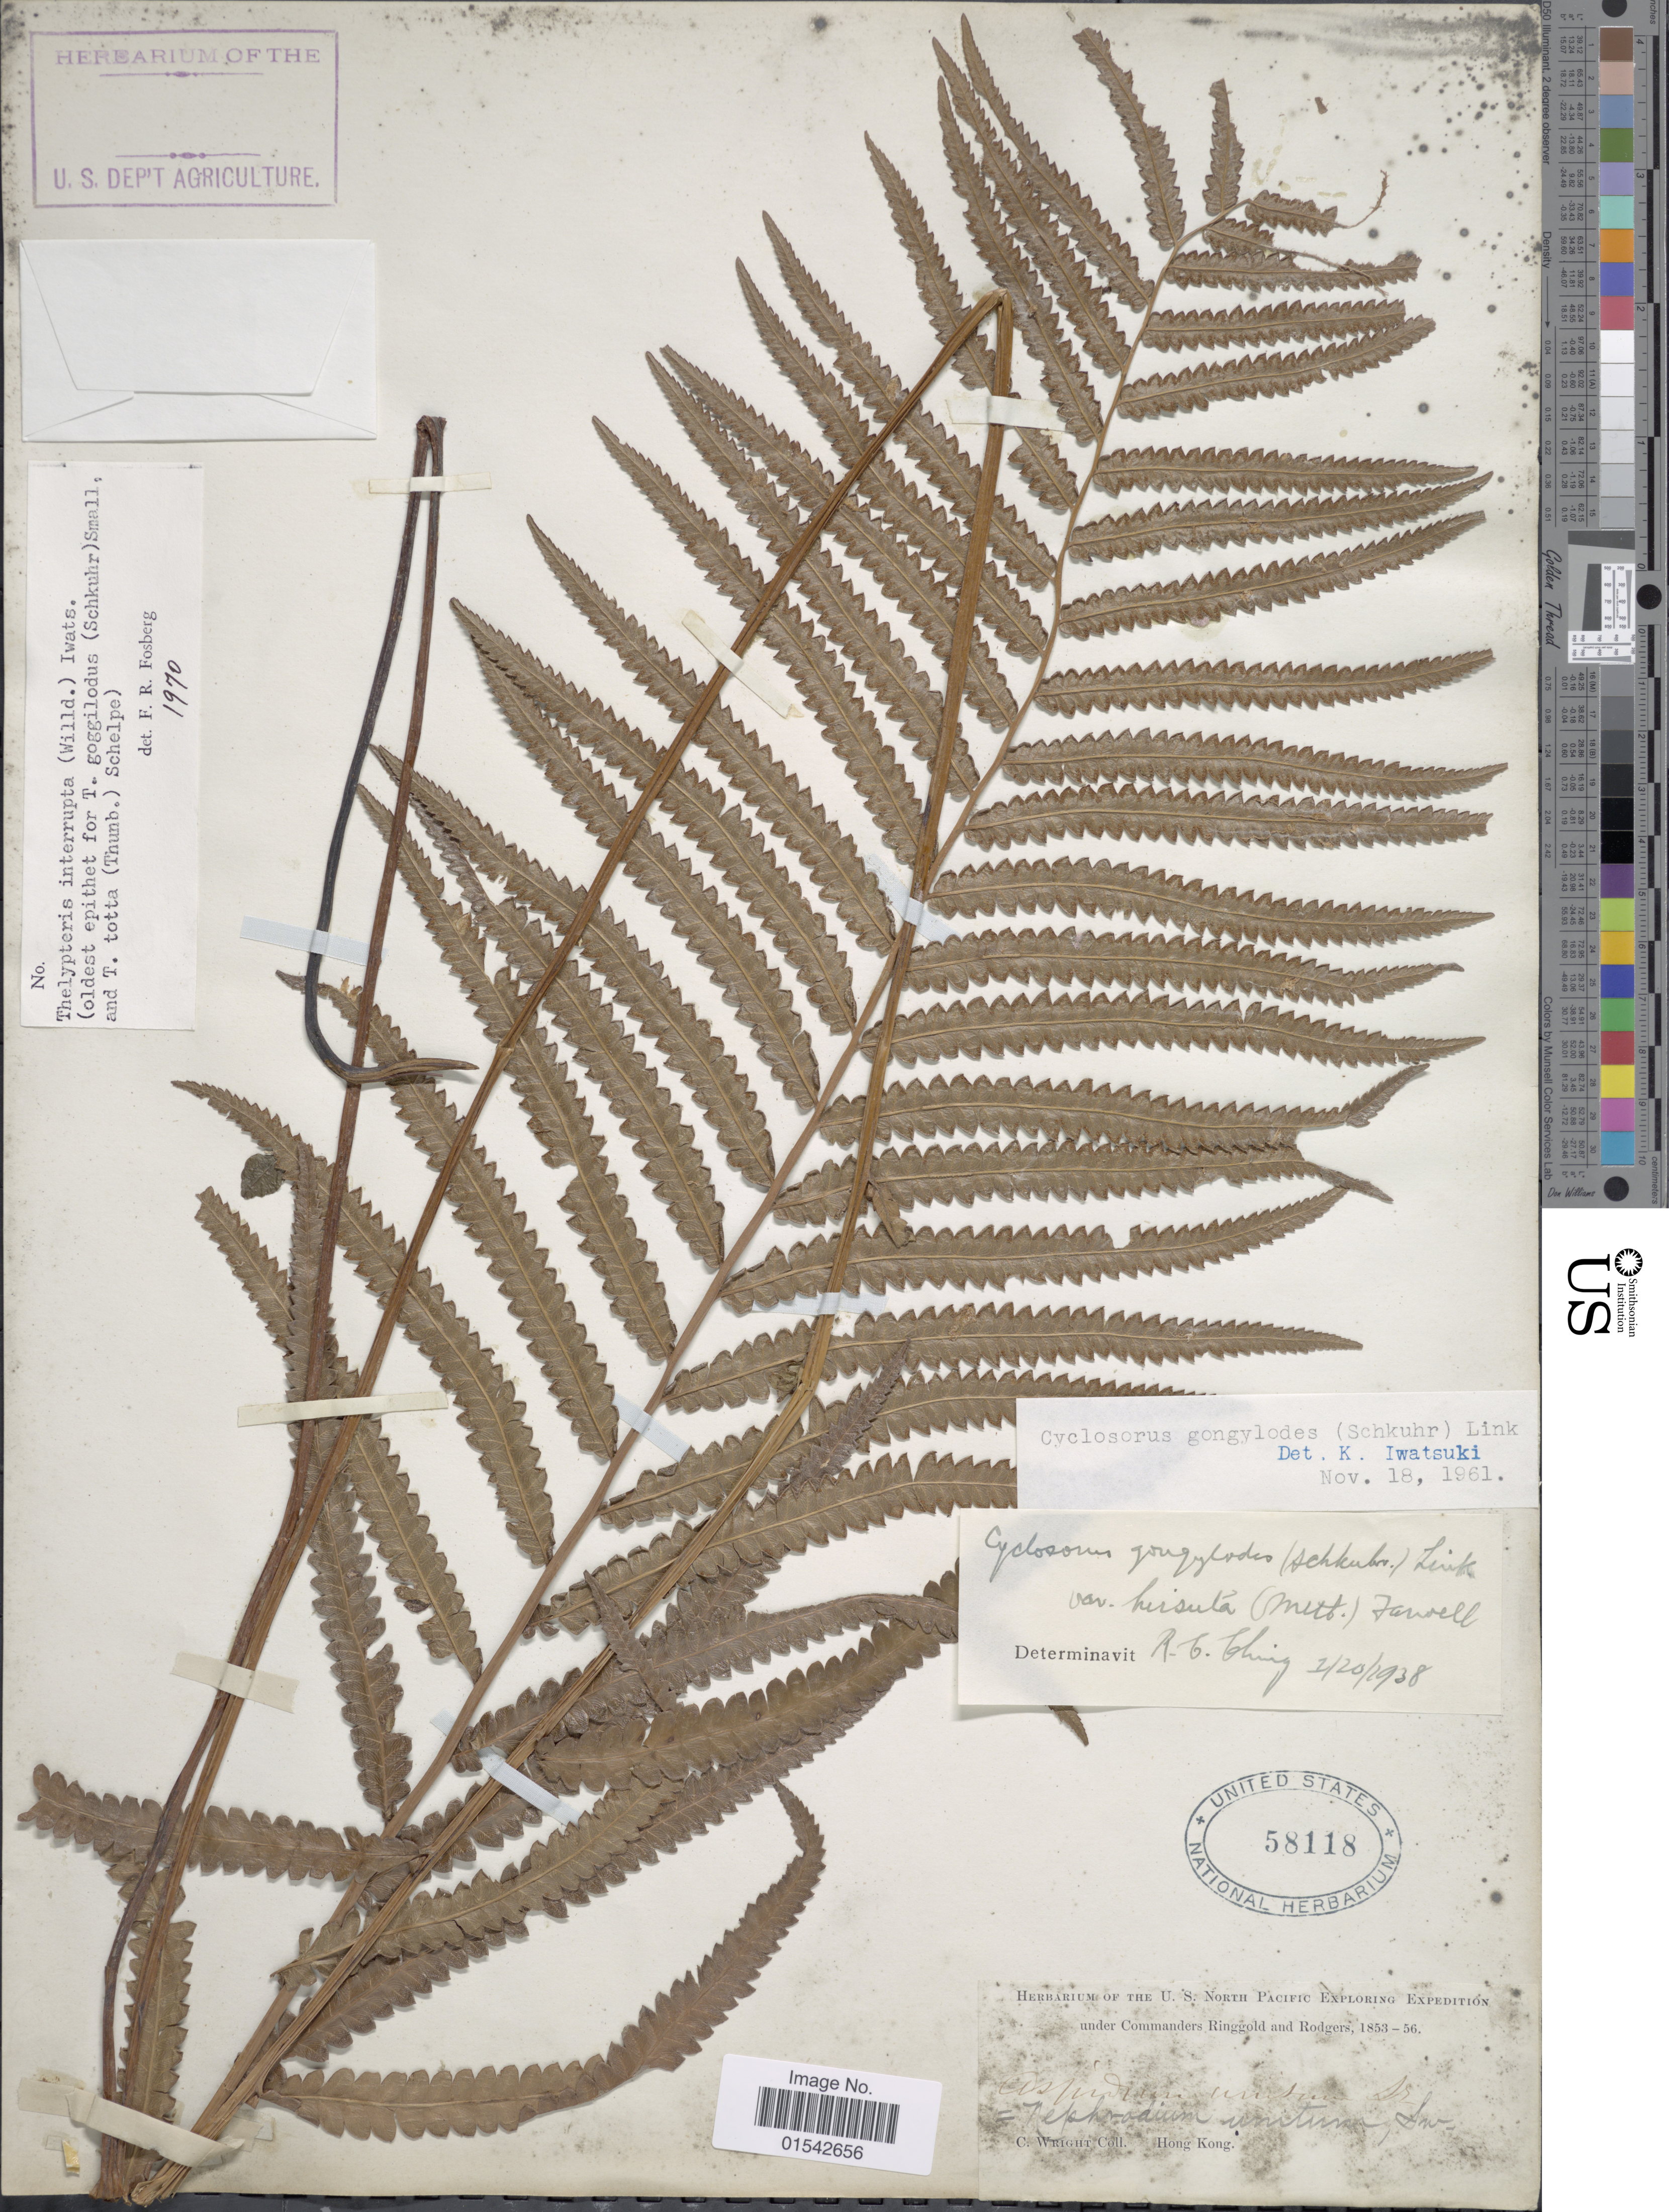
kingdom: Plantae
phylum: Tracheophyta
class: Polypodiopsida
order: Polypodiales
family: Thelypteridaceae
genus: Cyclosorus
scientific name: Cyclosorus interruptus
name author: (Willd.) H. Itô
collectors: C. Wright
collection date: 1853/1856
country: China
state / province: Hong Kong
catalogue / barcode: US 58118